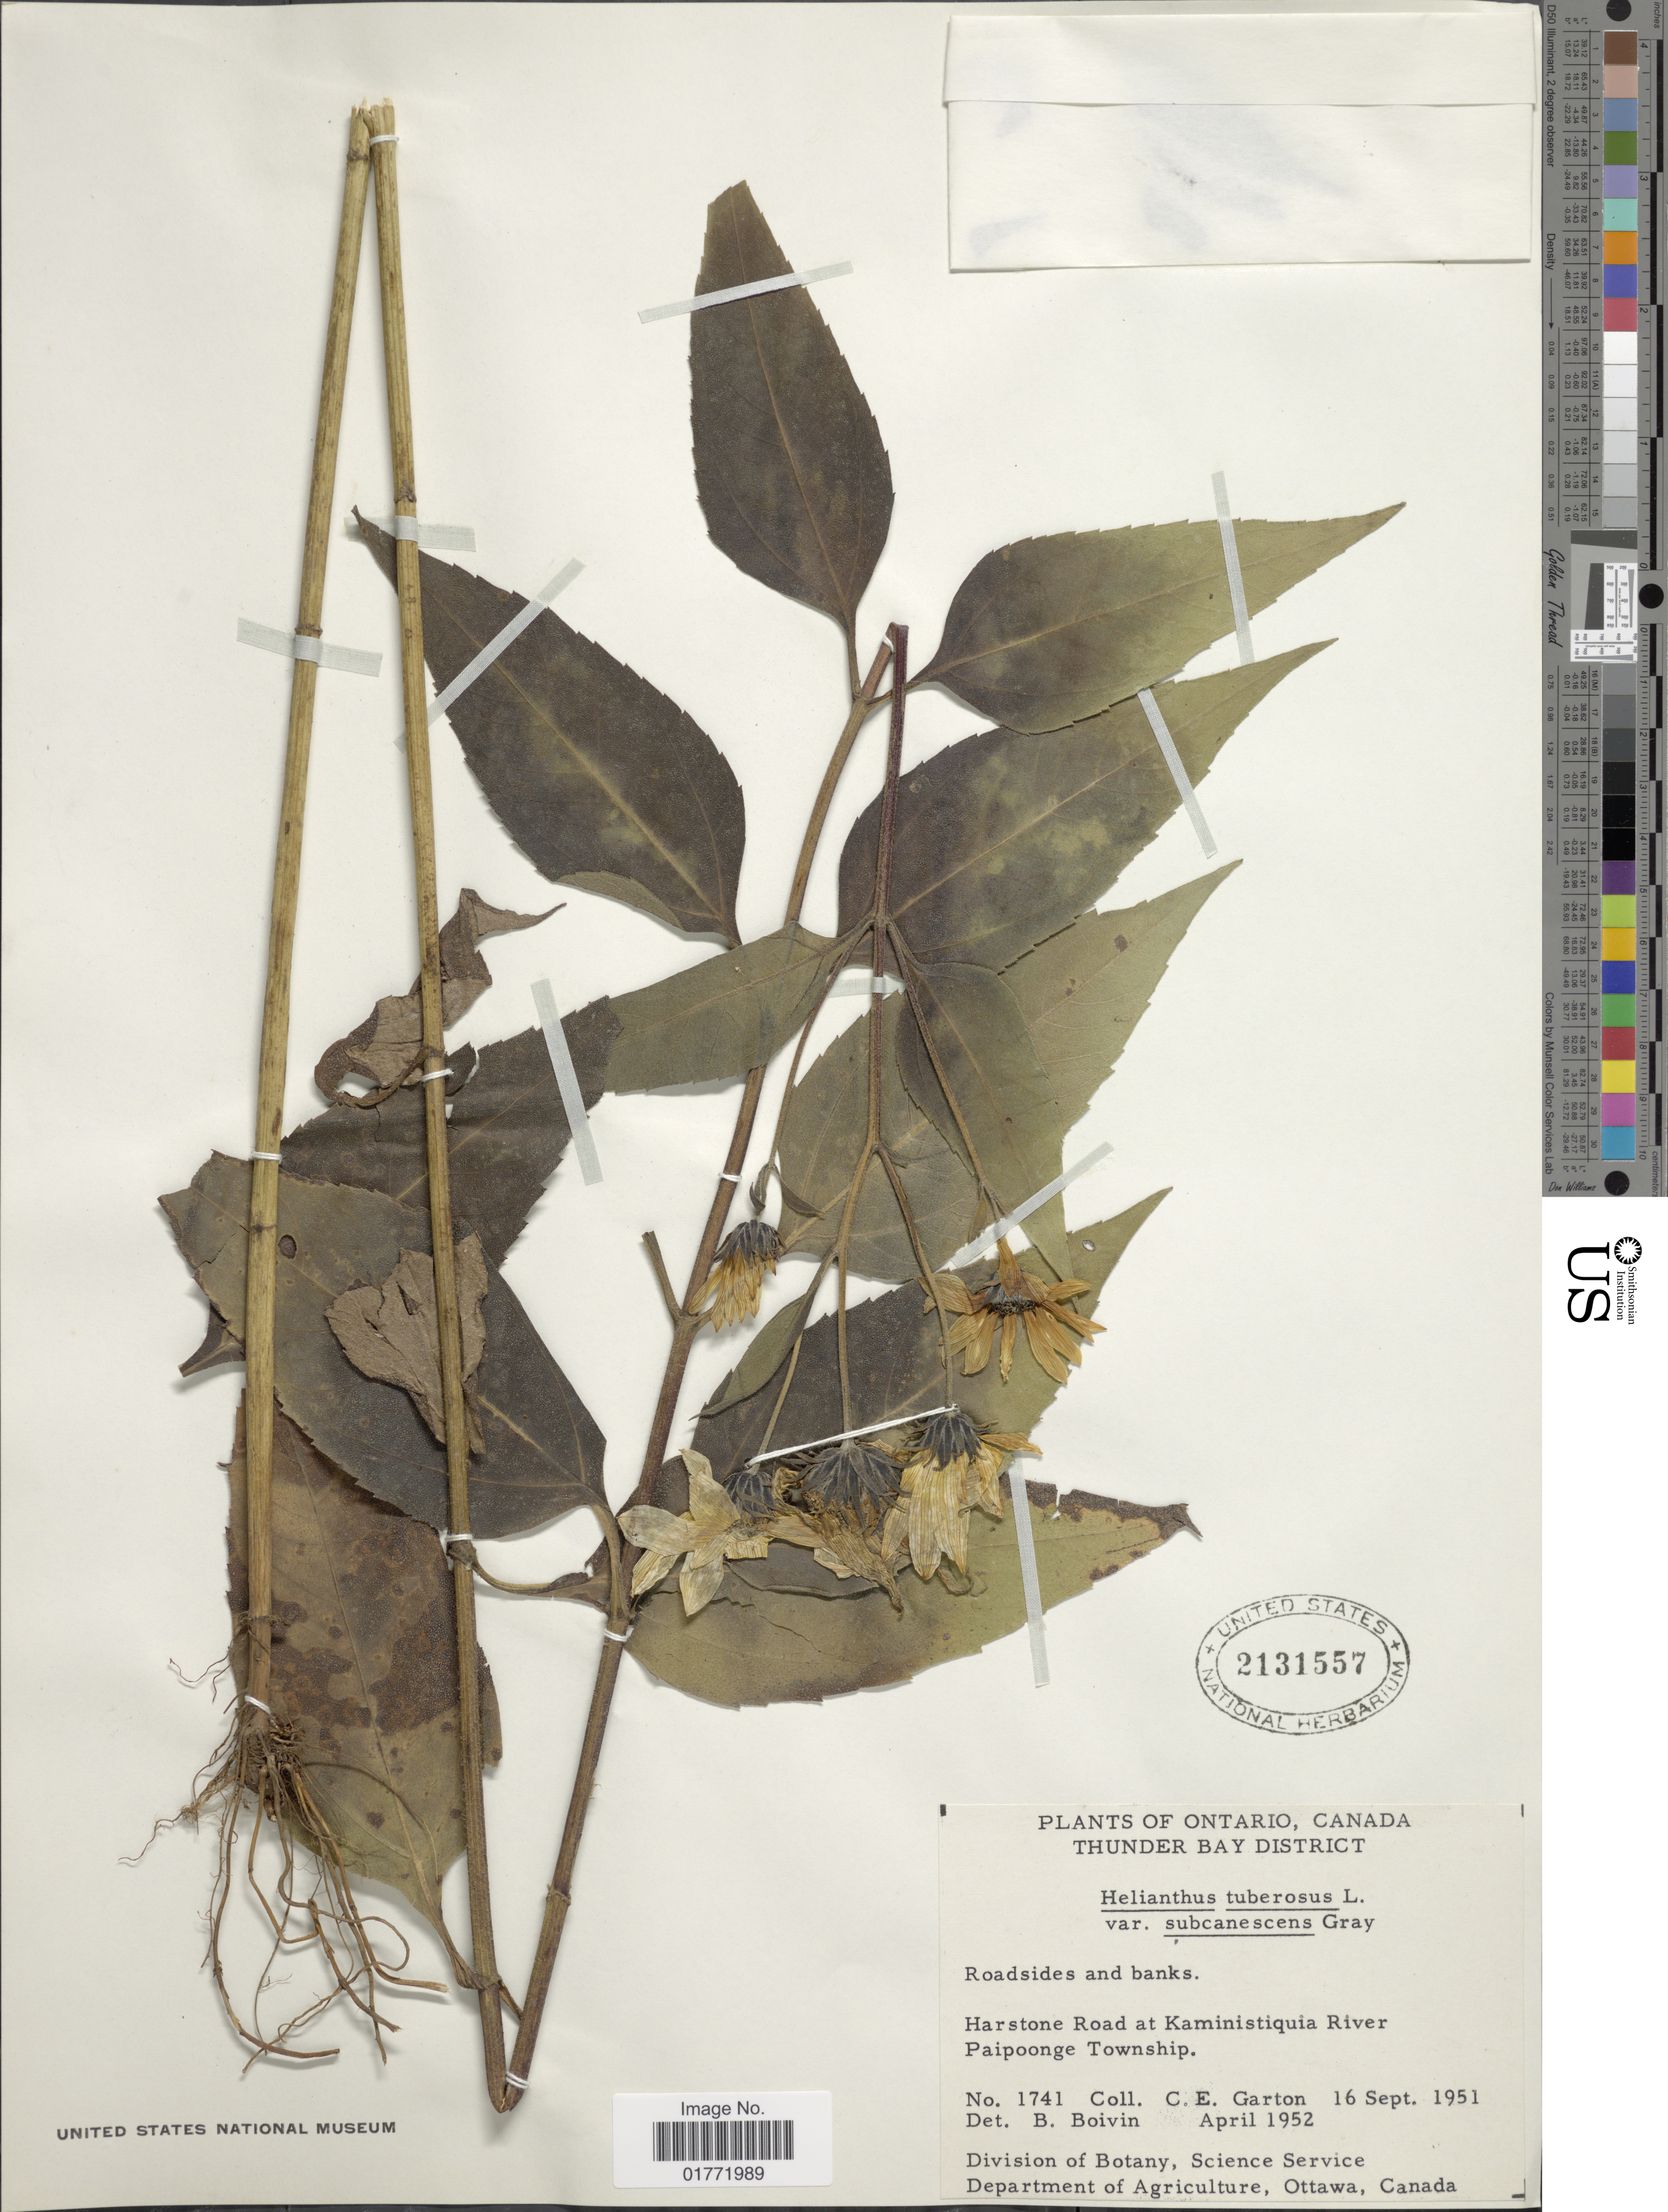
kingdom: Plantae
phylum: Tracheophyta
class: Magnoliopsida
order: Asterales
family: Asteraceae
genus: Helianthus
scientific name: Helianthus tuberosus var. subcanescens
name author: A. Gray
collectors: C. E. Garton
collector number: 1741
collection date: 1951-09-16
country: Canada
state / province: Ontario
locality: Ontario, Canada. Thunder Bay District. Harstone Road at Kaministiquia River Paipoonge Township.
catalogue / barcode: US 2131557